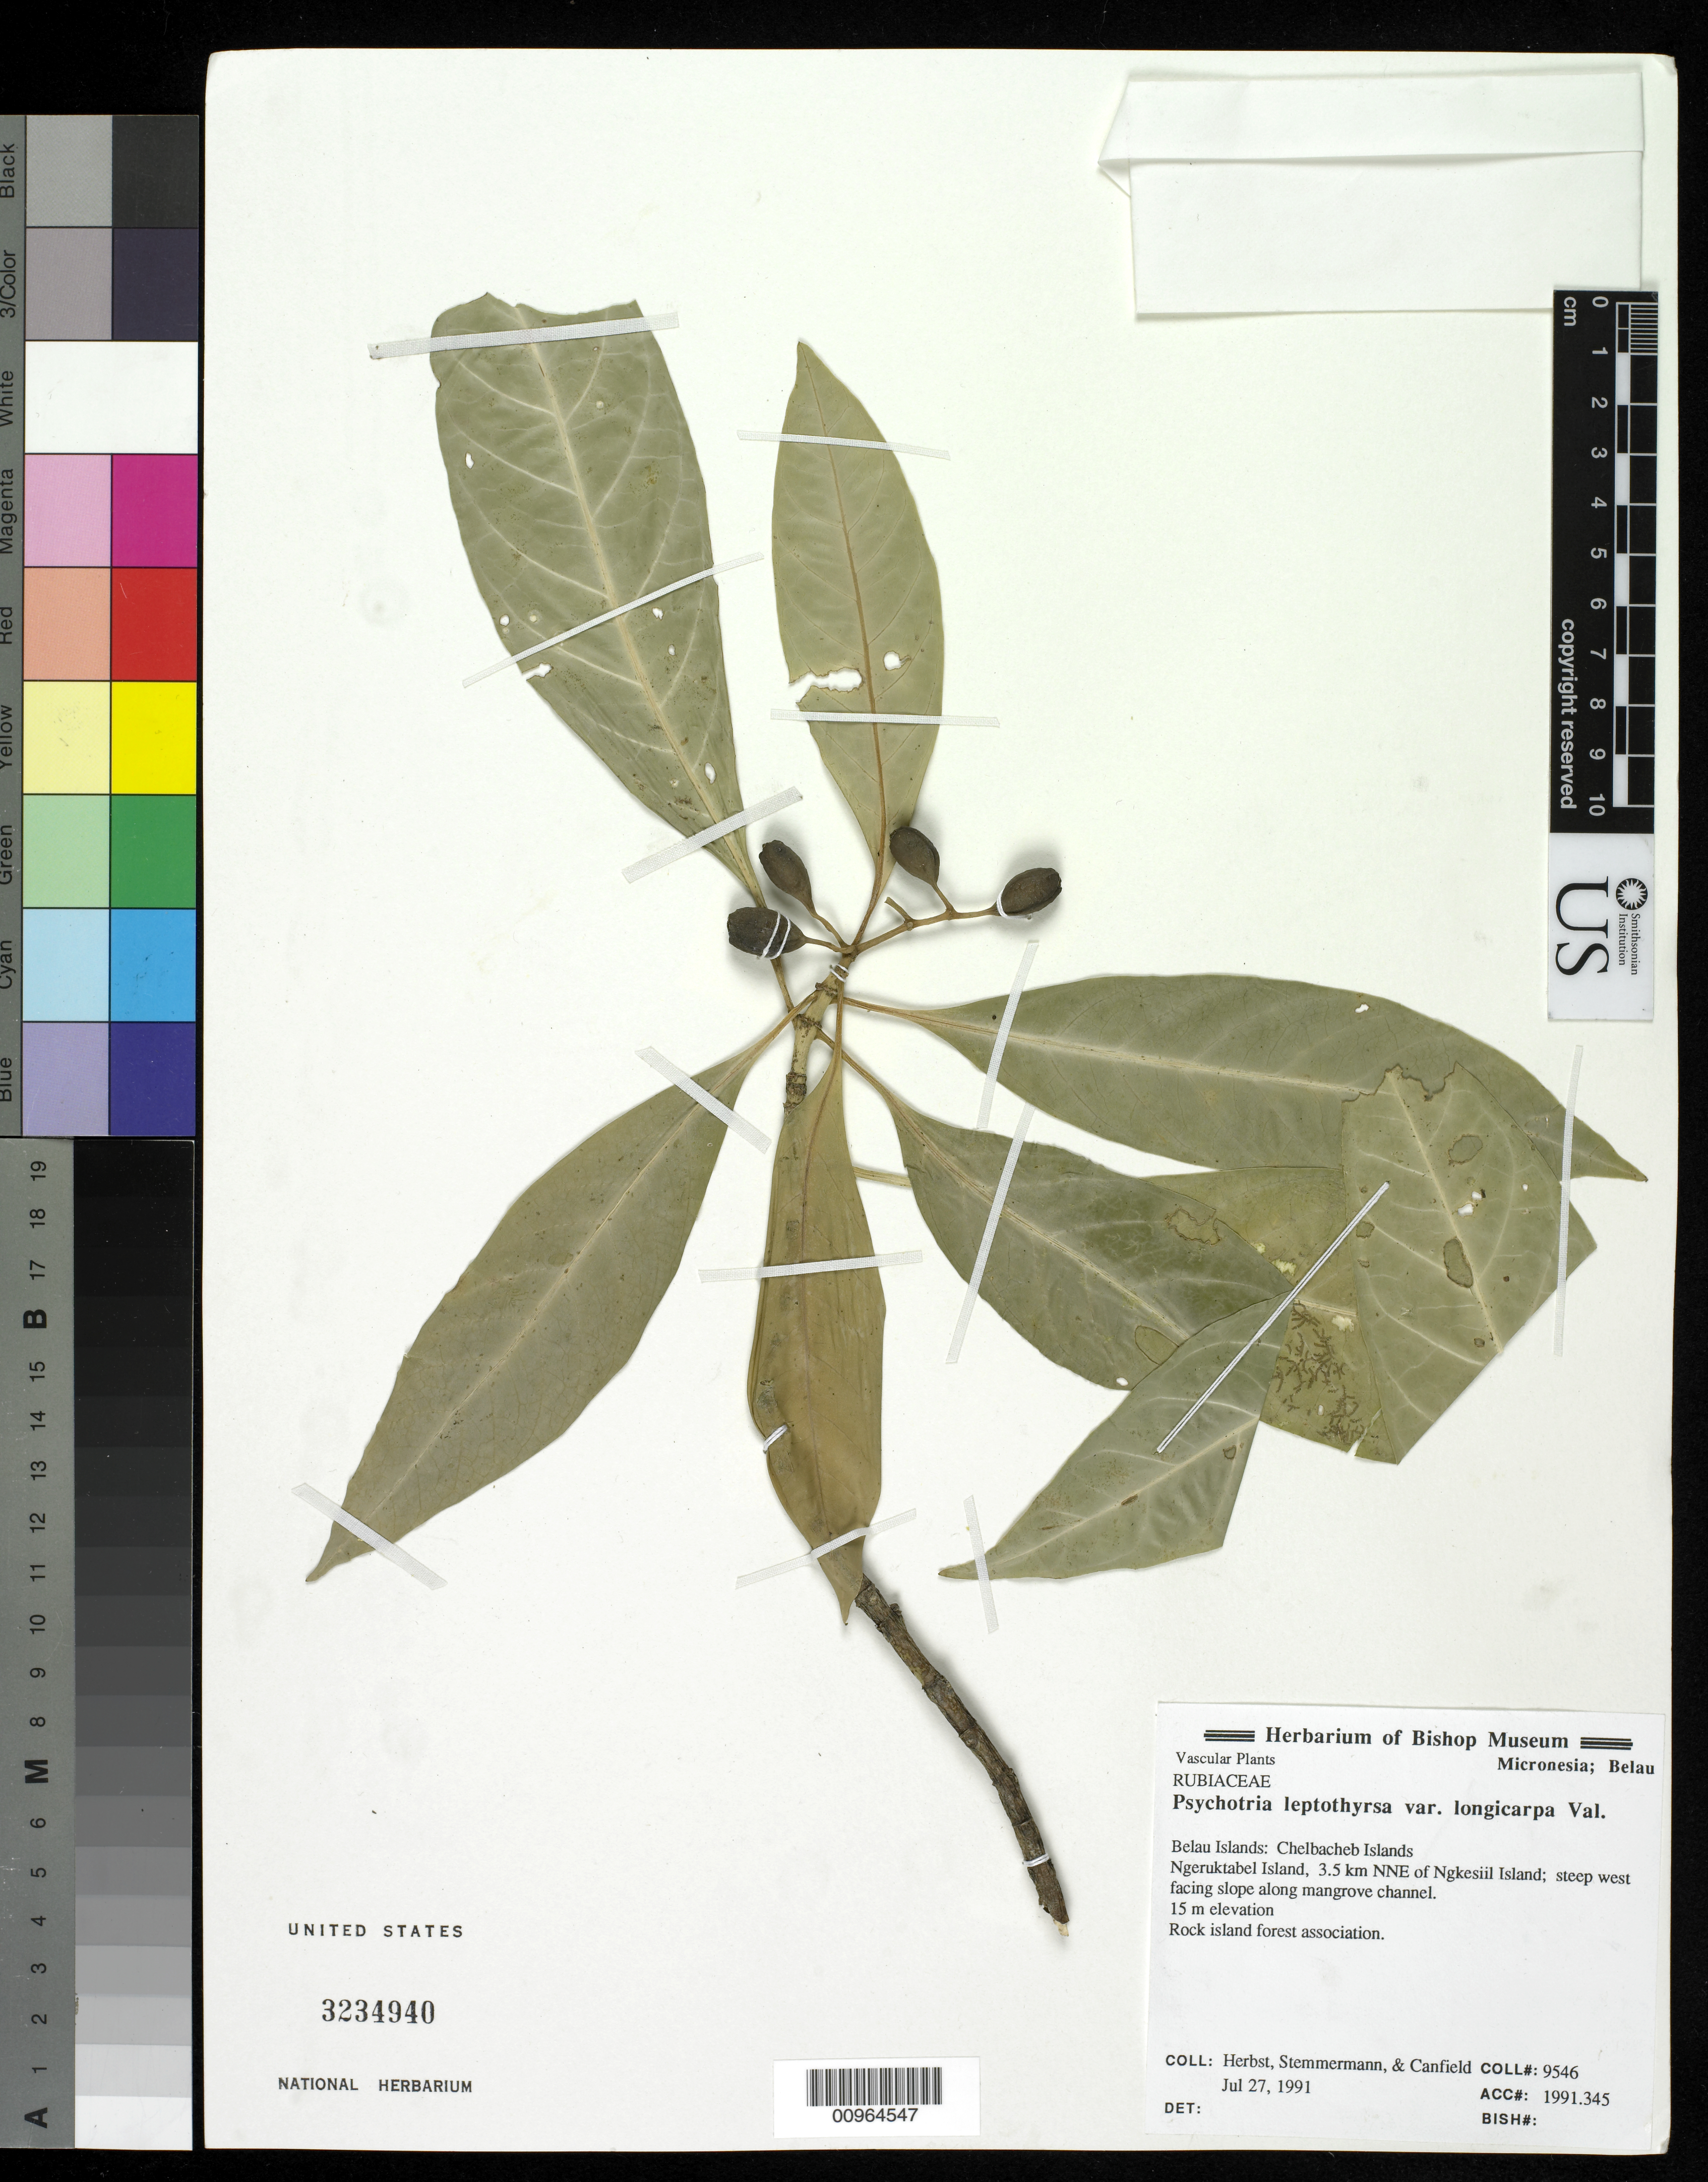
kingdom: Plantae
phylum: Tracheophyta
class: Magnoliopsida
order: Gentianales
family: Rubiaceae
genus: Psychotria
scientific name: Psychotria leptothyrsa var. longicarpa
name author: Valeton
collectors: D. R. Herbst, L. Stemmermann & -. Canfield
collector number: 9546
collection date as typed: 27 Jul 1991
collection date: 1991-07-27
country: Palau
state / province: Koror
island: Ngeruktabel (Urukthapel)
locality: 3.5 km NNE of Ngkesiil Island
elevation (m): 15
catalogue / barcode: US 3234940